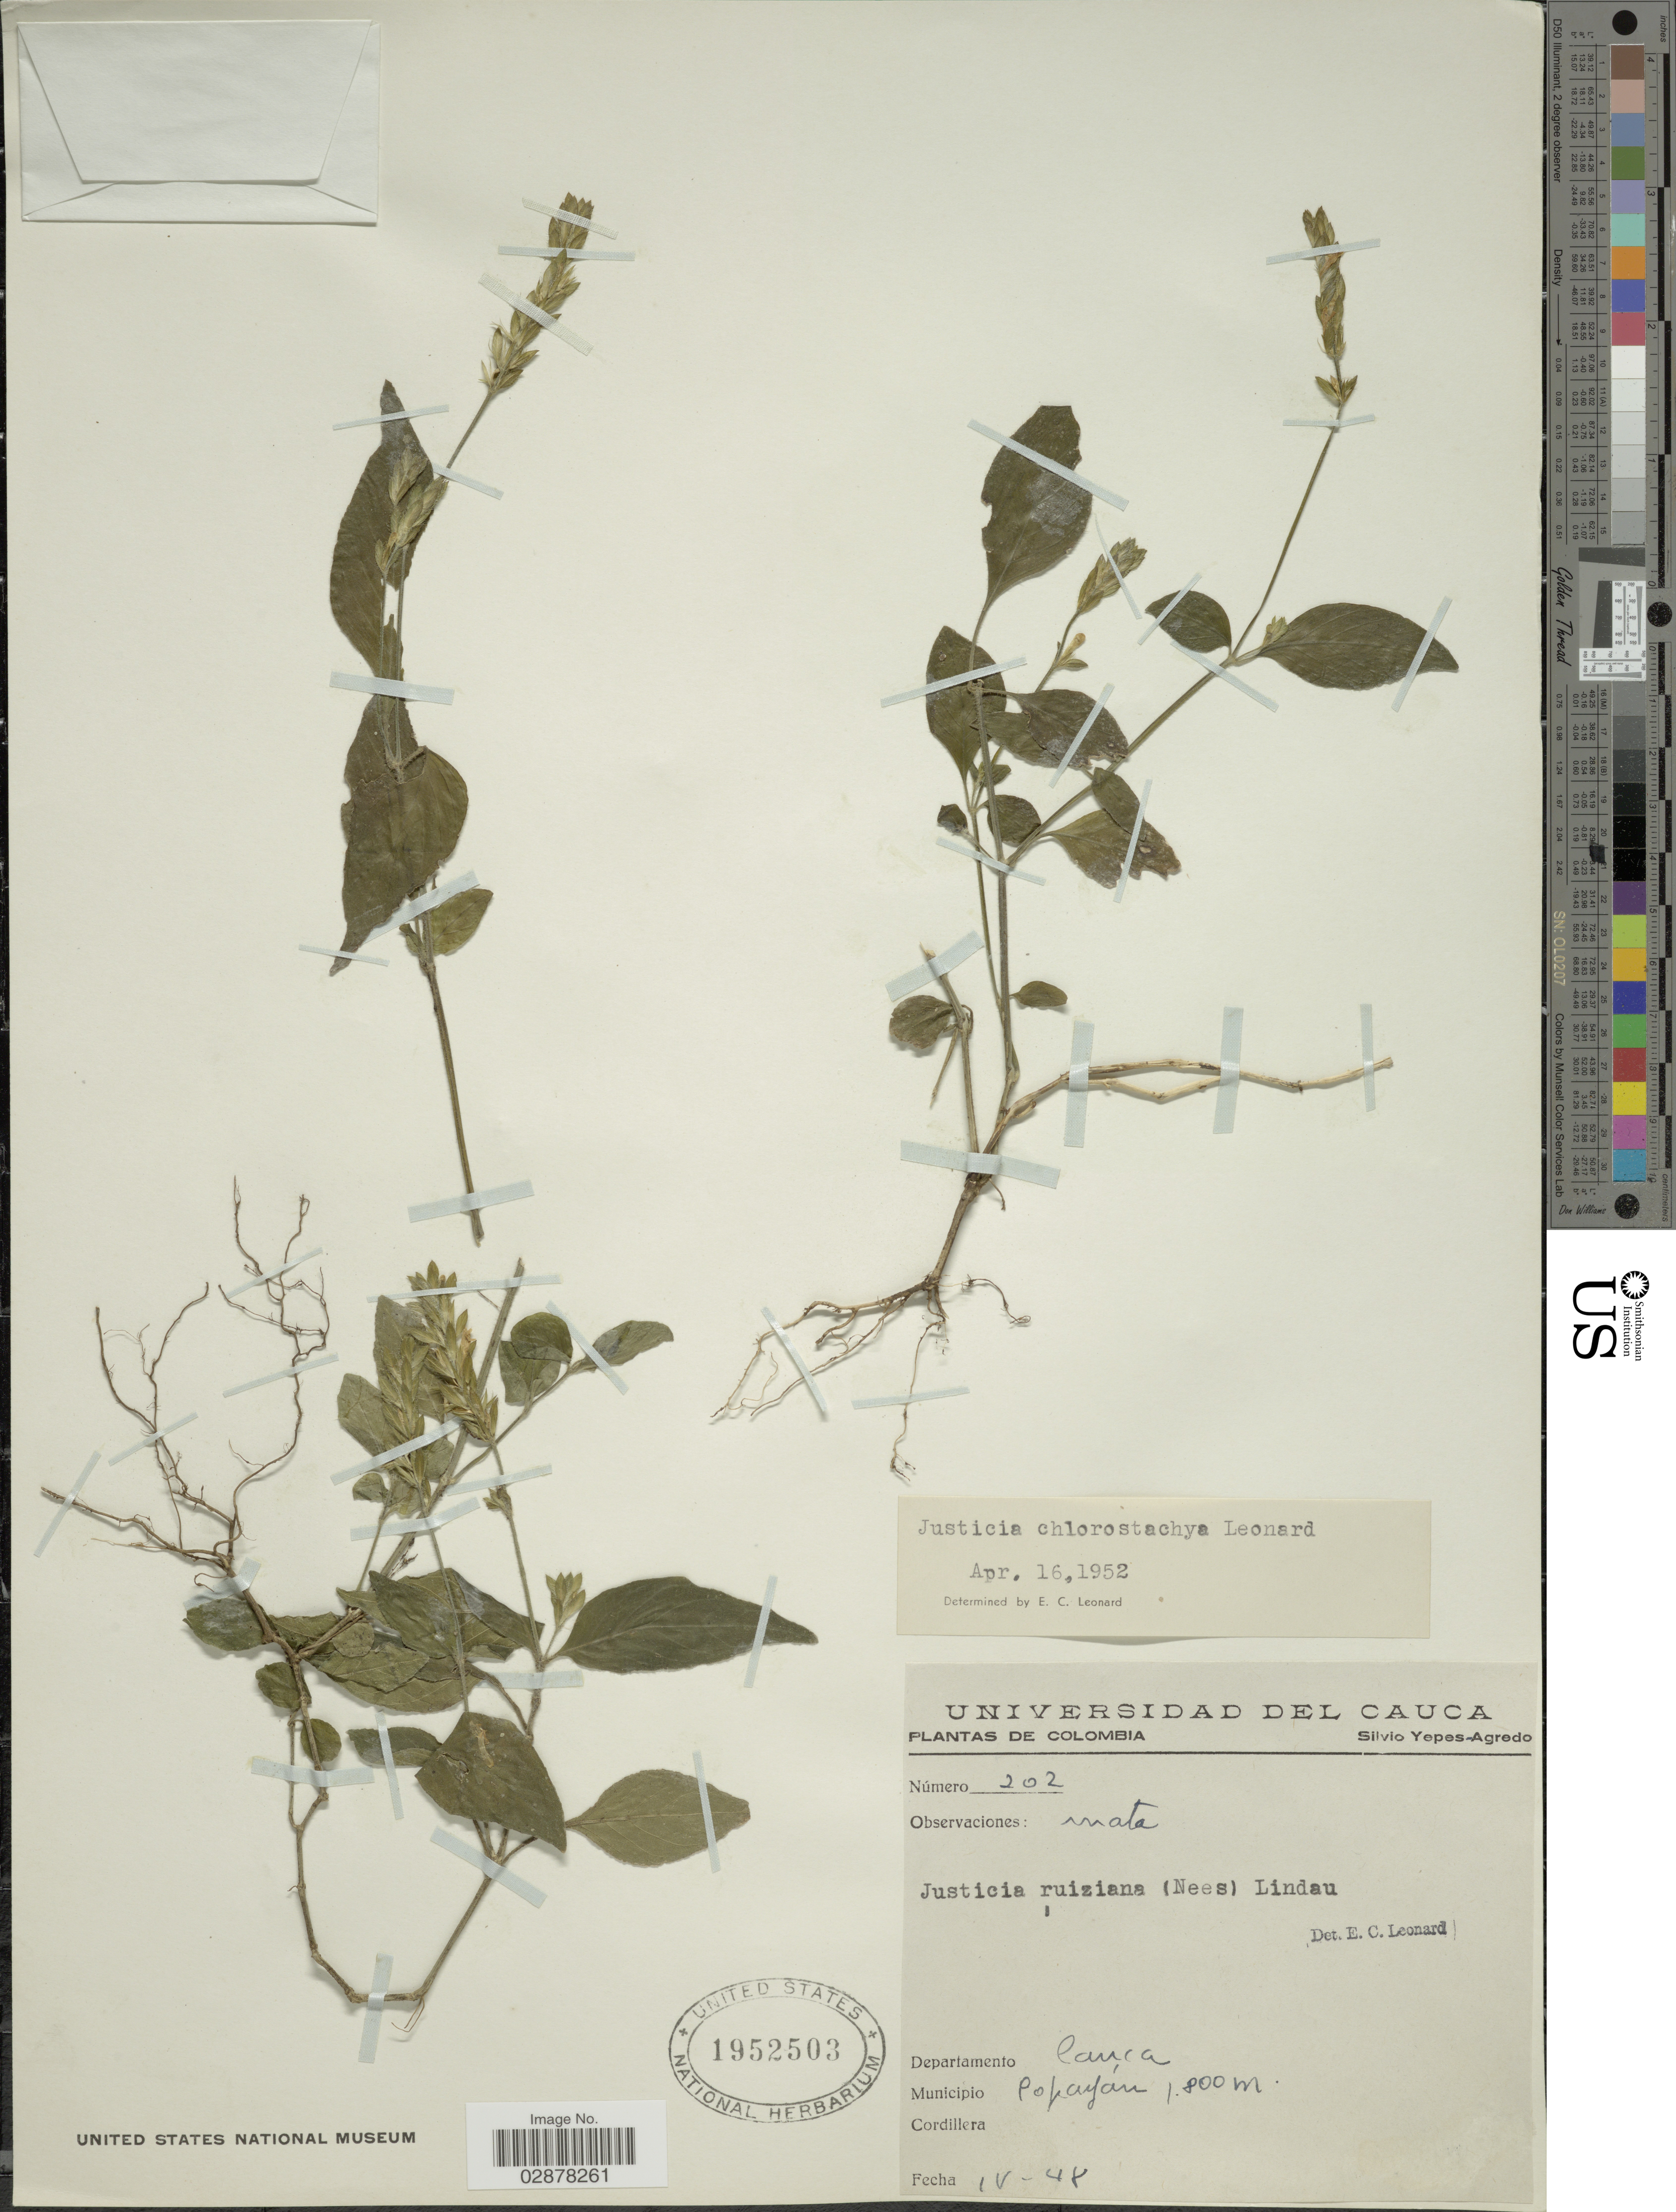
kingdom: Plantae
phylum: Tracheophyta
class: Magnoliopsida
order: Lamiales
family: Acanthaceae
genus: Justicia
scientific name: Justicia chlorostachya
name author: Leonard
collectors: S. Yepes-Agredo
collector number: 202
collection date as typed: Transcribed d/m/y: /4/48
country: Colombia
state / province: Cauca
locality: Departamento Cauca, Municipio Popayán.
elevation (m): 1800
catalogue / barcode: US 1952503